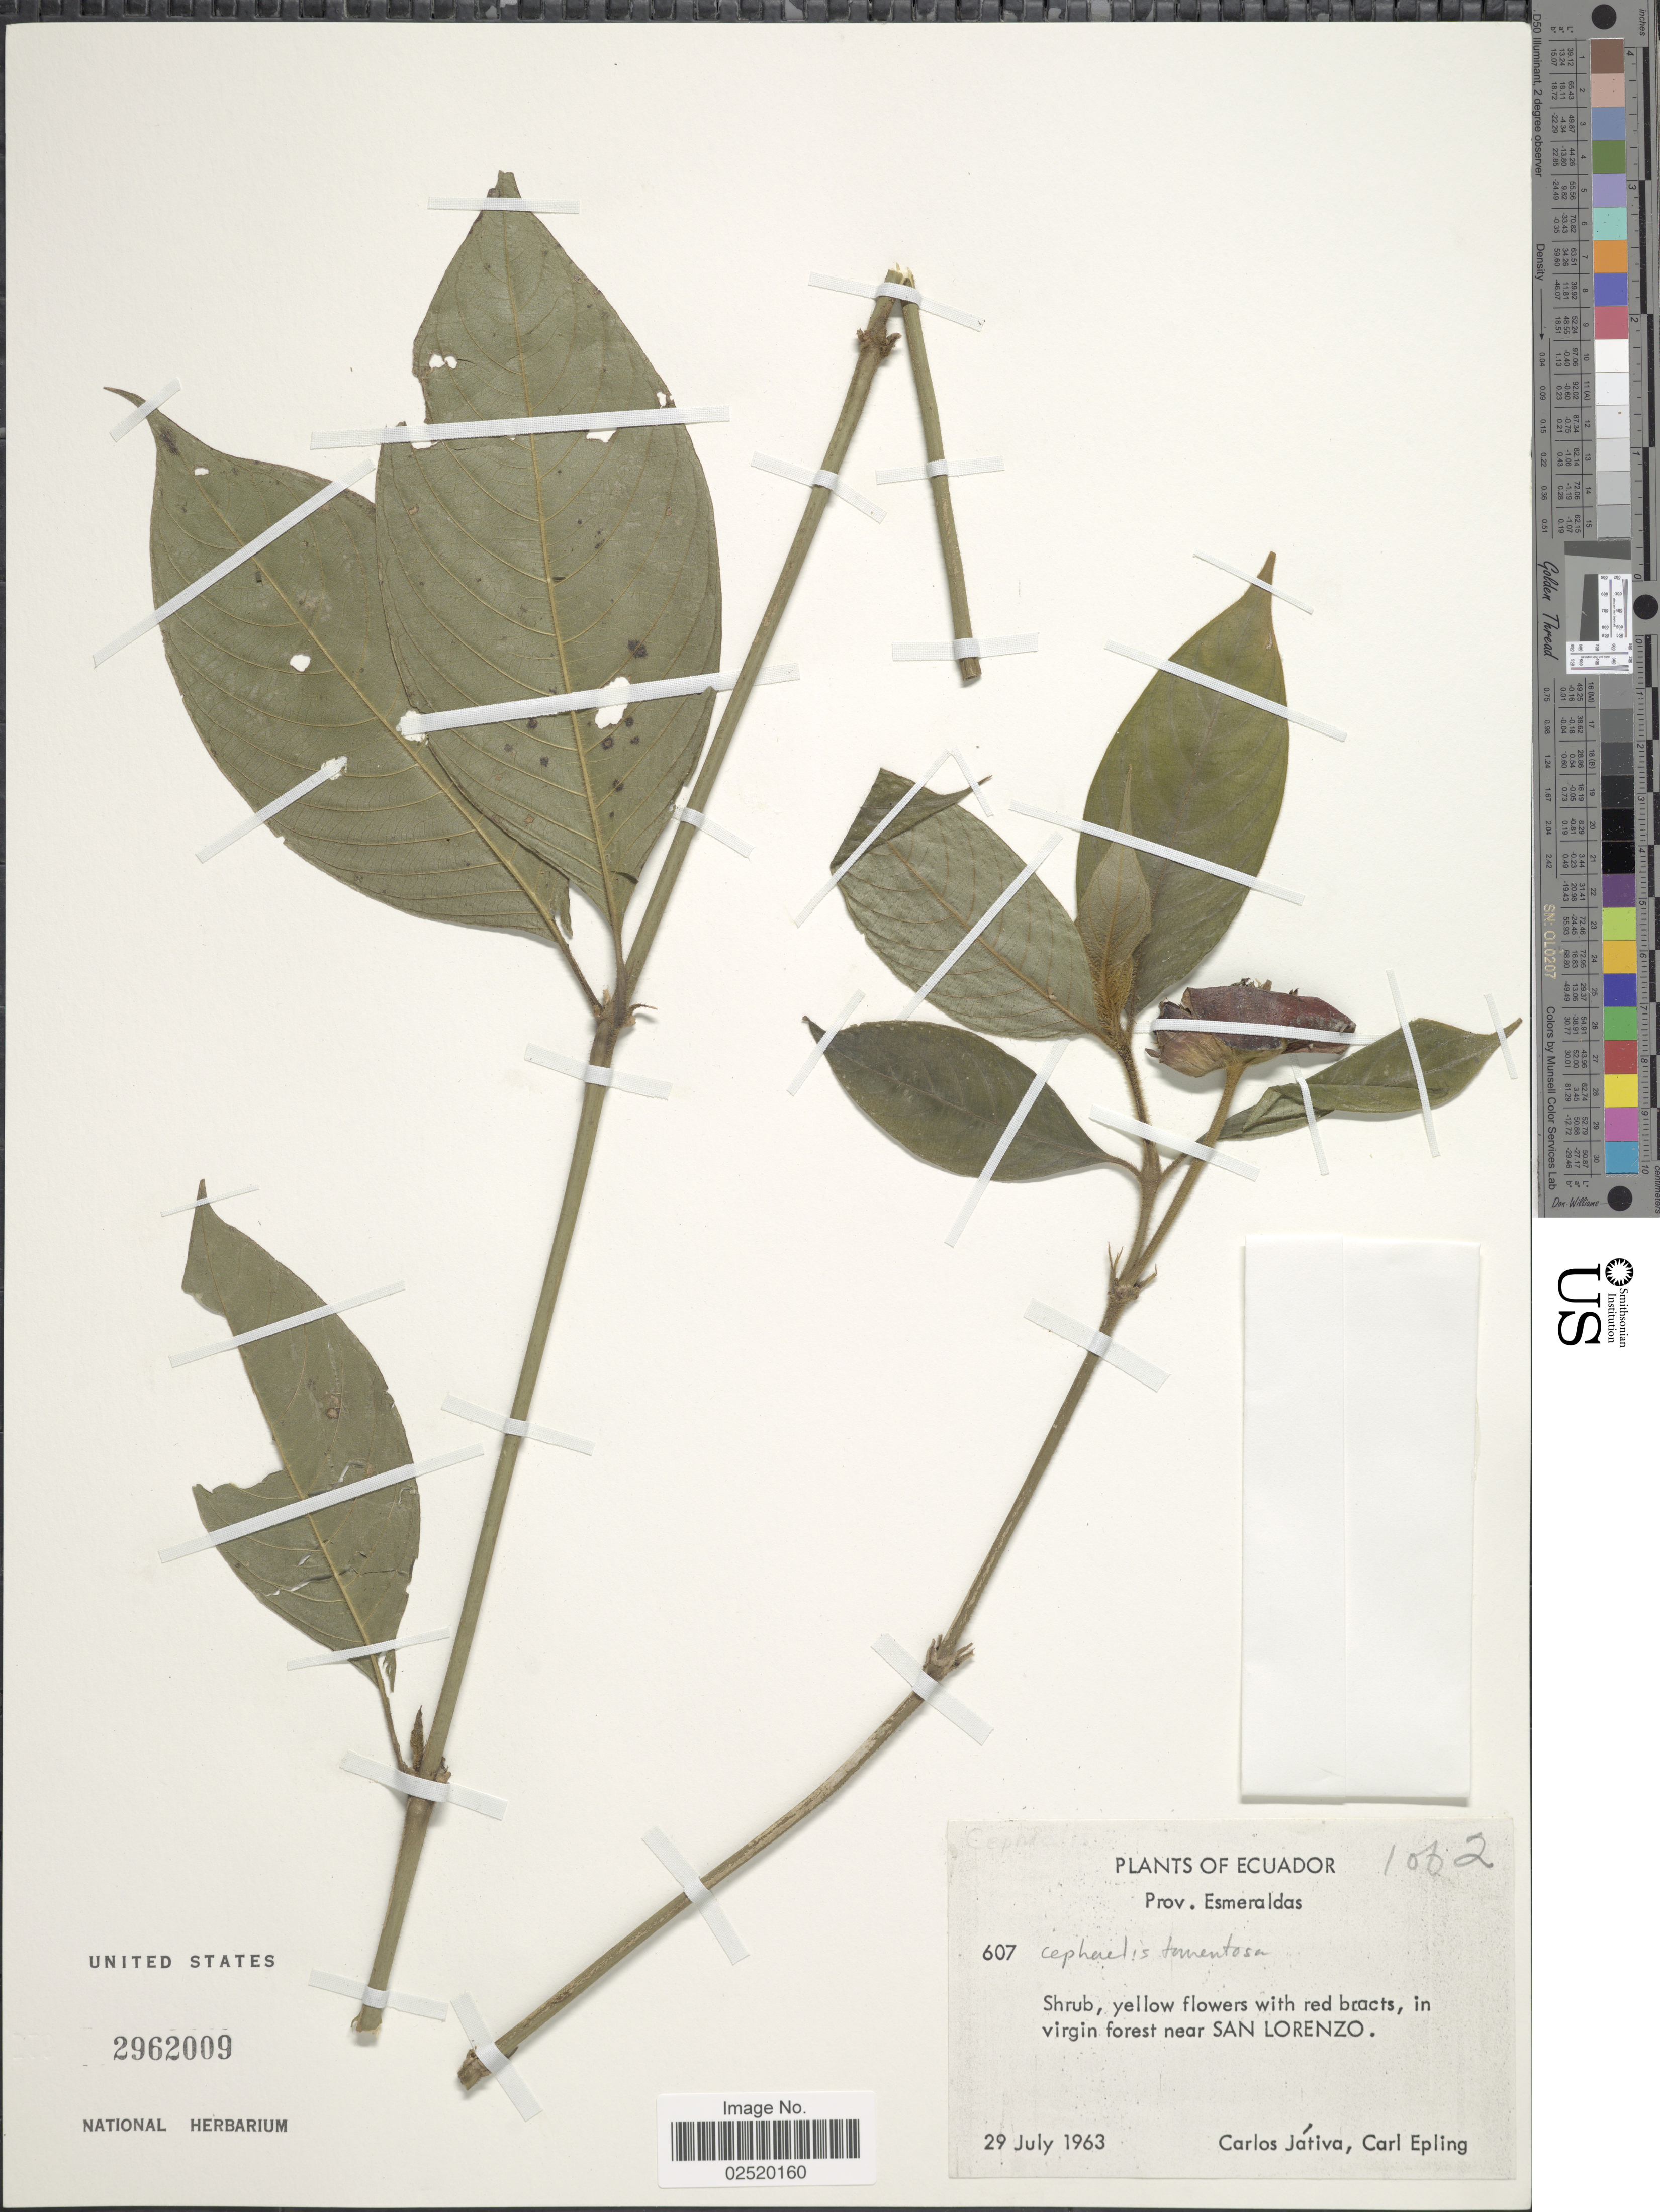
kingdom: Plantae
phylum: Tracheophyta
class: Magnoliopsida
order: Gentianales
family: Rubiaceae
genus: Psychotria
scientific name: Psychotria poeppigiana subsp. poeppigiana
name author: Müll. Arg.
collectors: C. D. Játiva & C. C. Epling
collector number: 607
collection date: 1963-07-29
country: Ecuador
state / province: Esmeraldas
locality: Prov. Esmeraldas, in virgin forest near San Lorenzo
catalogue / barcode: US 2962009